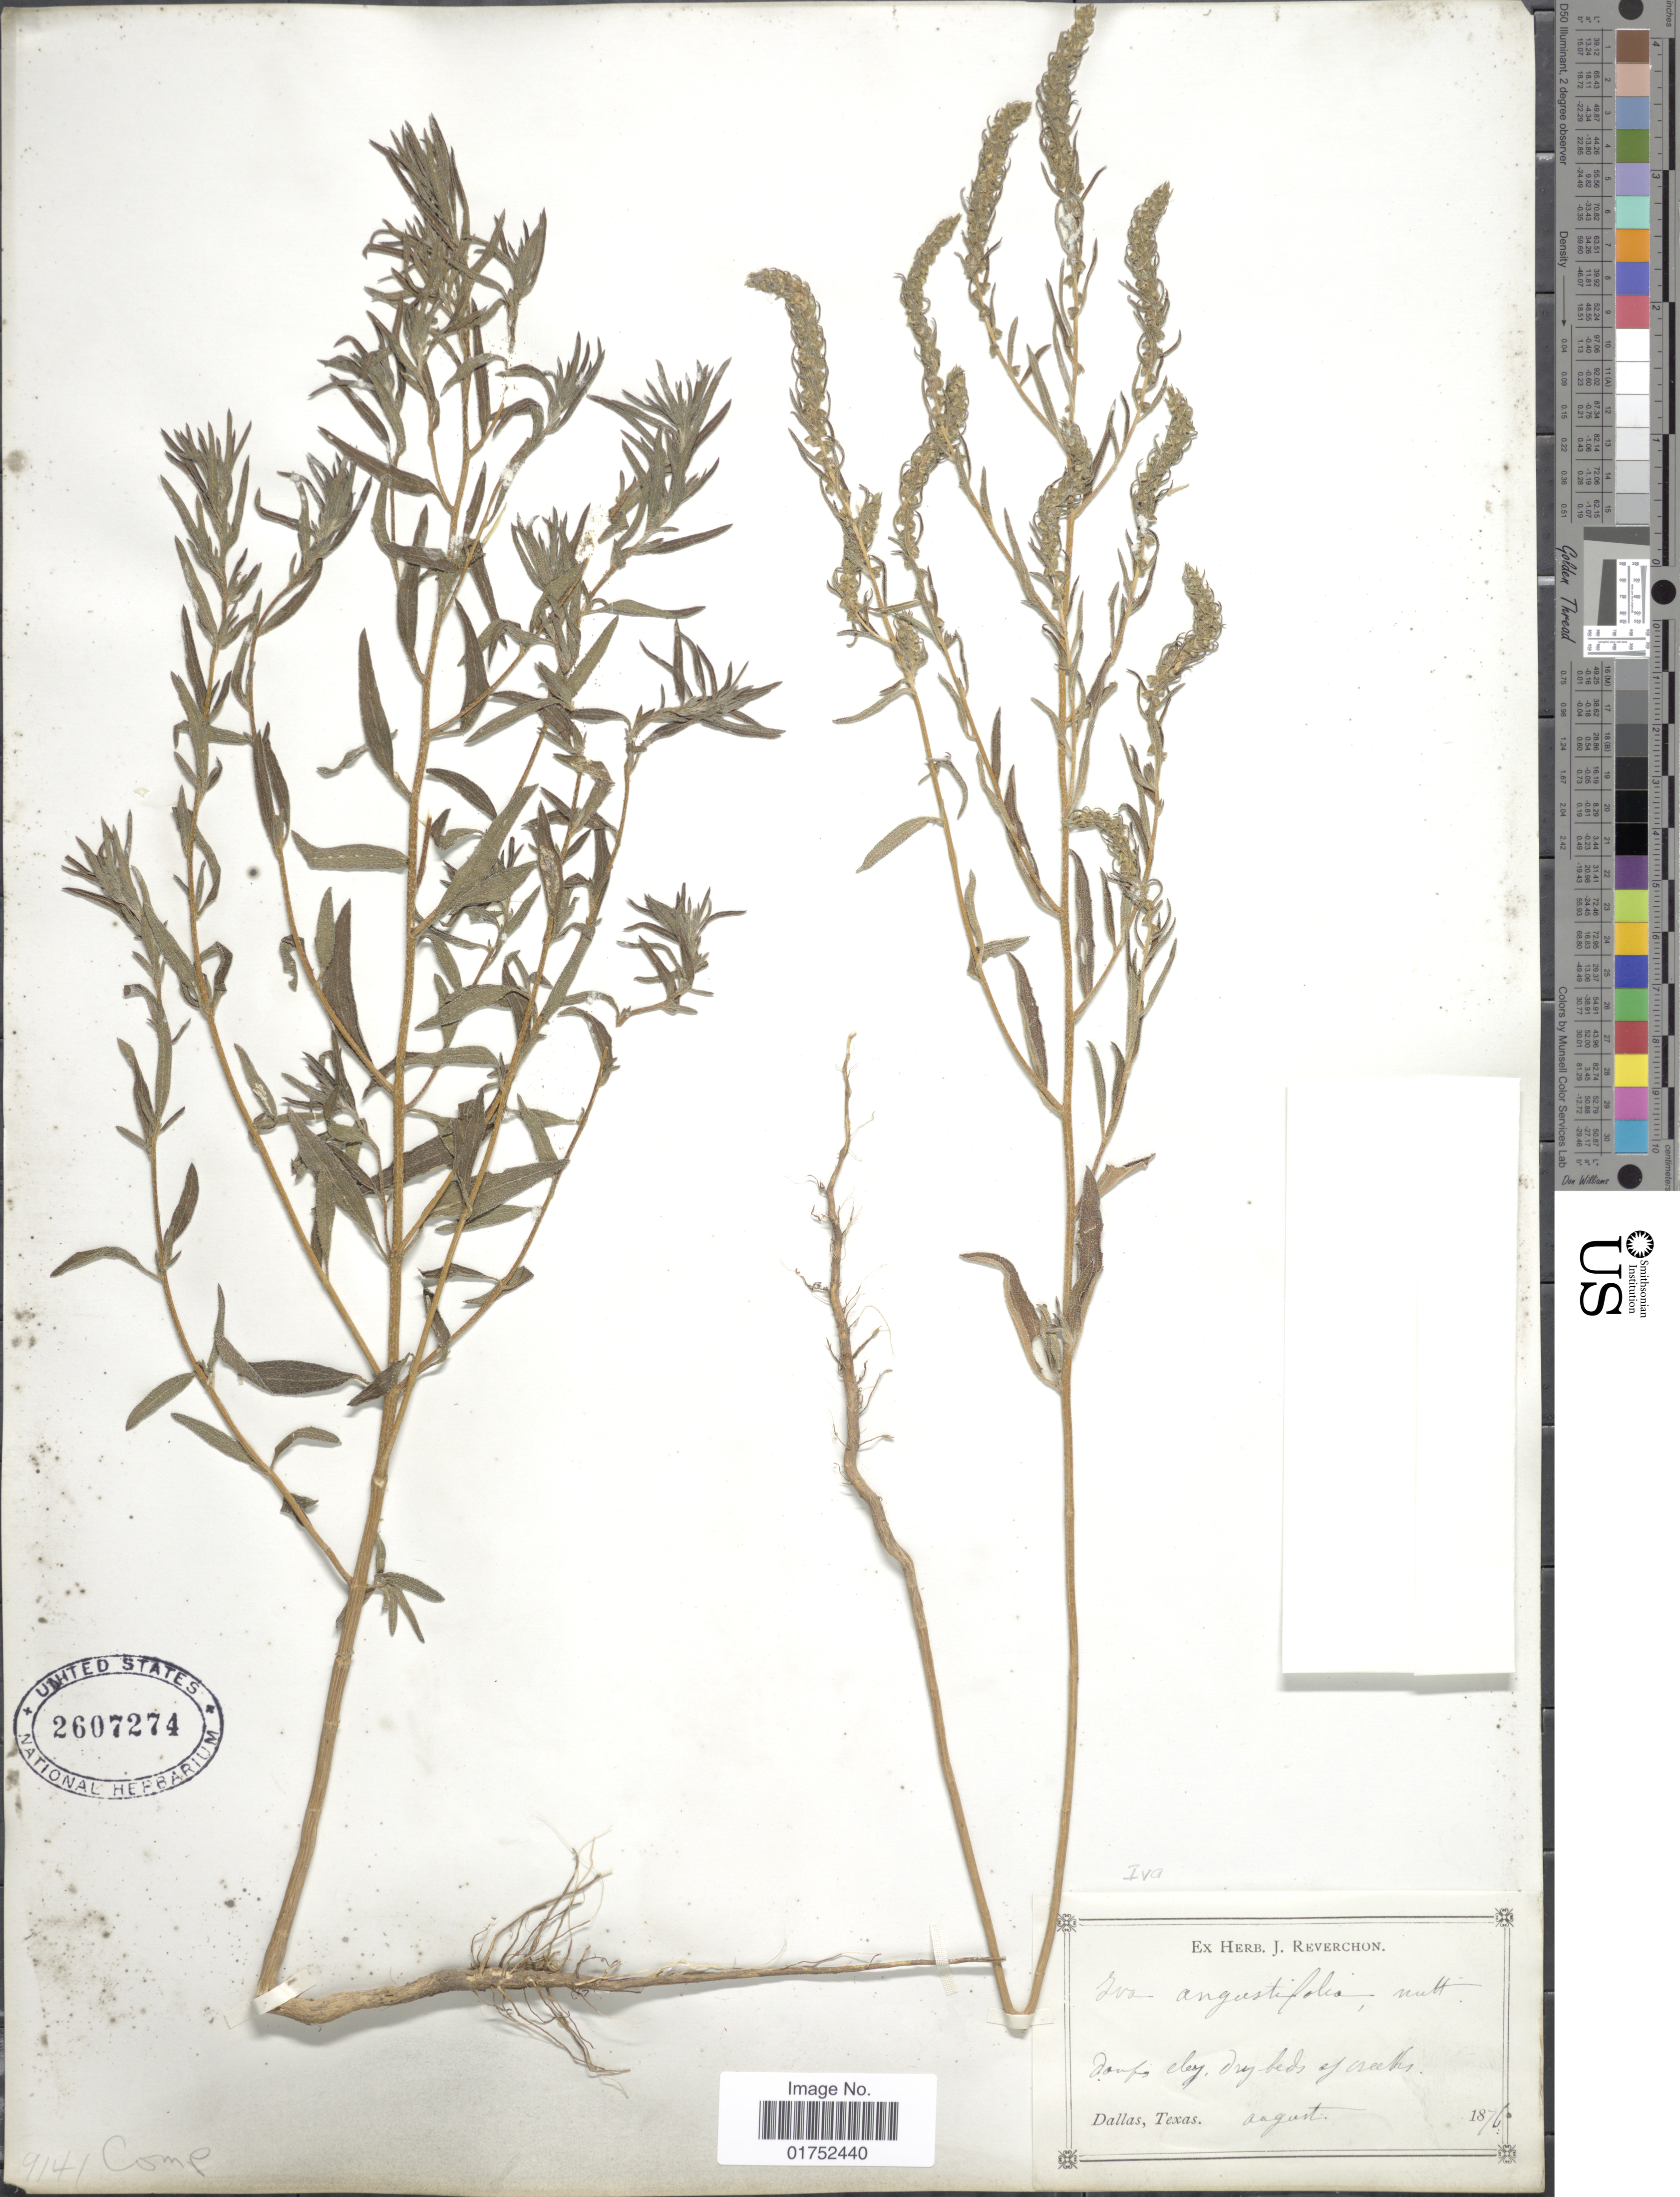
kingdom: Plantae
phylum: Tracheophyta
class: Magnoliopsida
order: Asterales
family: Asteraceae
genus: Iva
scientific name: Iva angustifolia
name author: Nutt.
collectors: ex herb. J. Reverchon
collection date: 1876-08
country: United States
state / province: Texas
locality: Dallas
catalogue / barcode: US 2607274